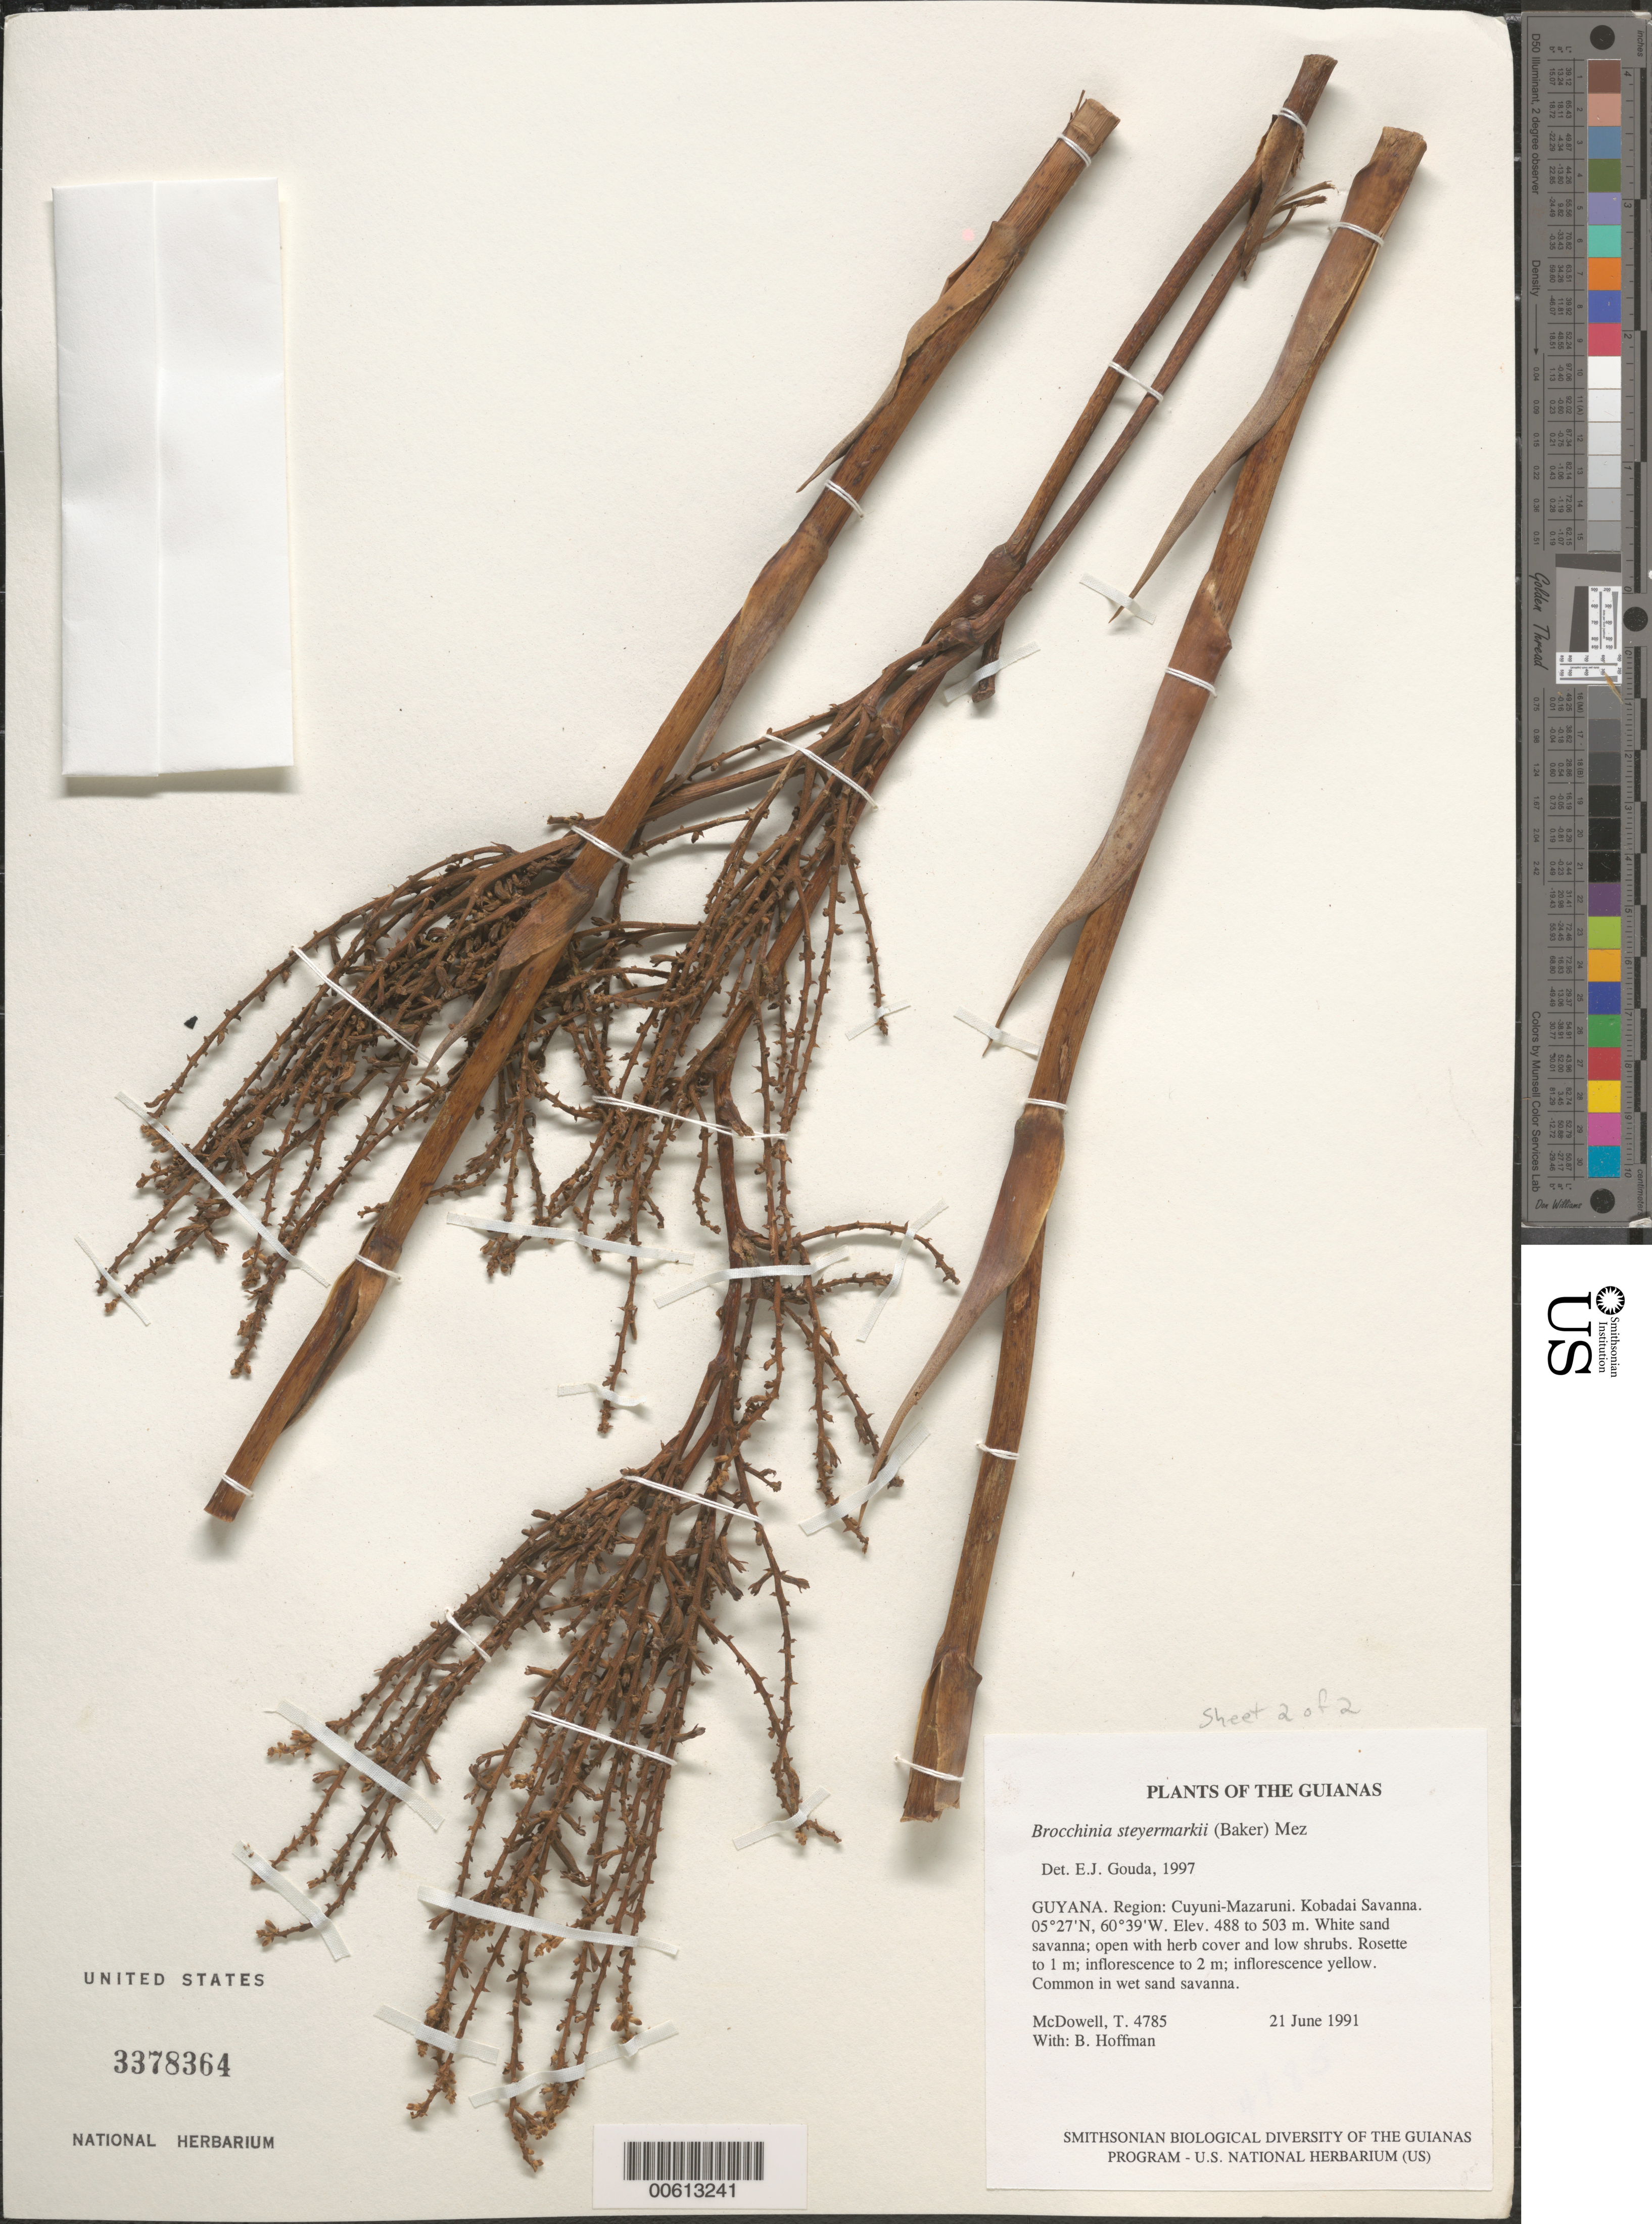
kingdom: Plantae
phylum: Tracheophyta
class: Liliopsida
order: Poales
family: Bromeliaceae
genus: Brocchinia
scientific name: Brocchinia steyermarkii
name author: L.B. Sm.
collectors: T. McDowell & B. Hoffman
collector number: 4785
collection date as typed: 22 June 1991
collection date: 1991-06-22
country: Guyana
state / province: Cuyuni-Mazaruni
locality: East of Arabaru Creek; Kobadai Savanna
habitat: White sand savanna; open with herb cover and low shrubs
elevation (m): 488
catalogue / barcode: US 3378364